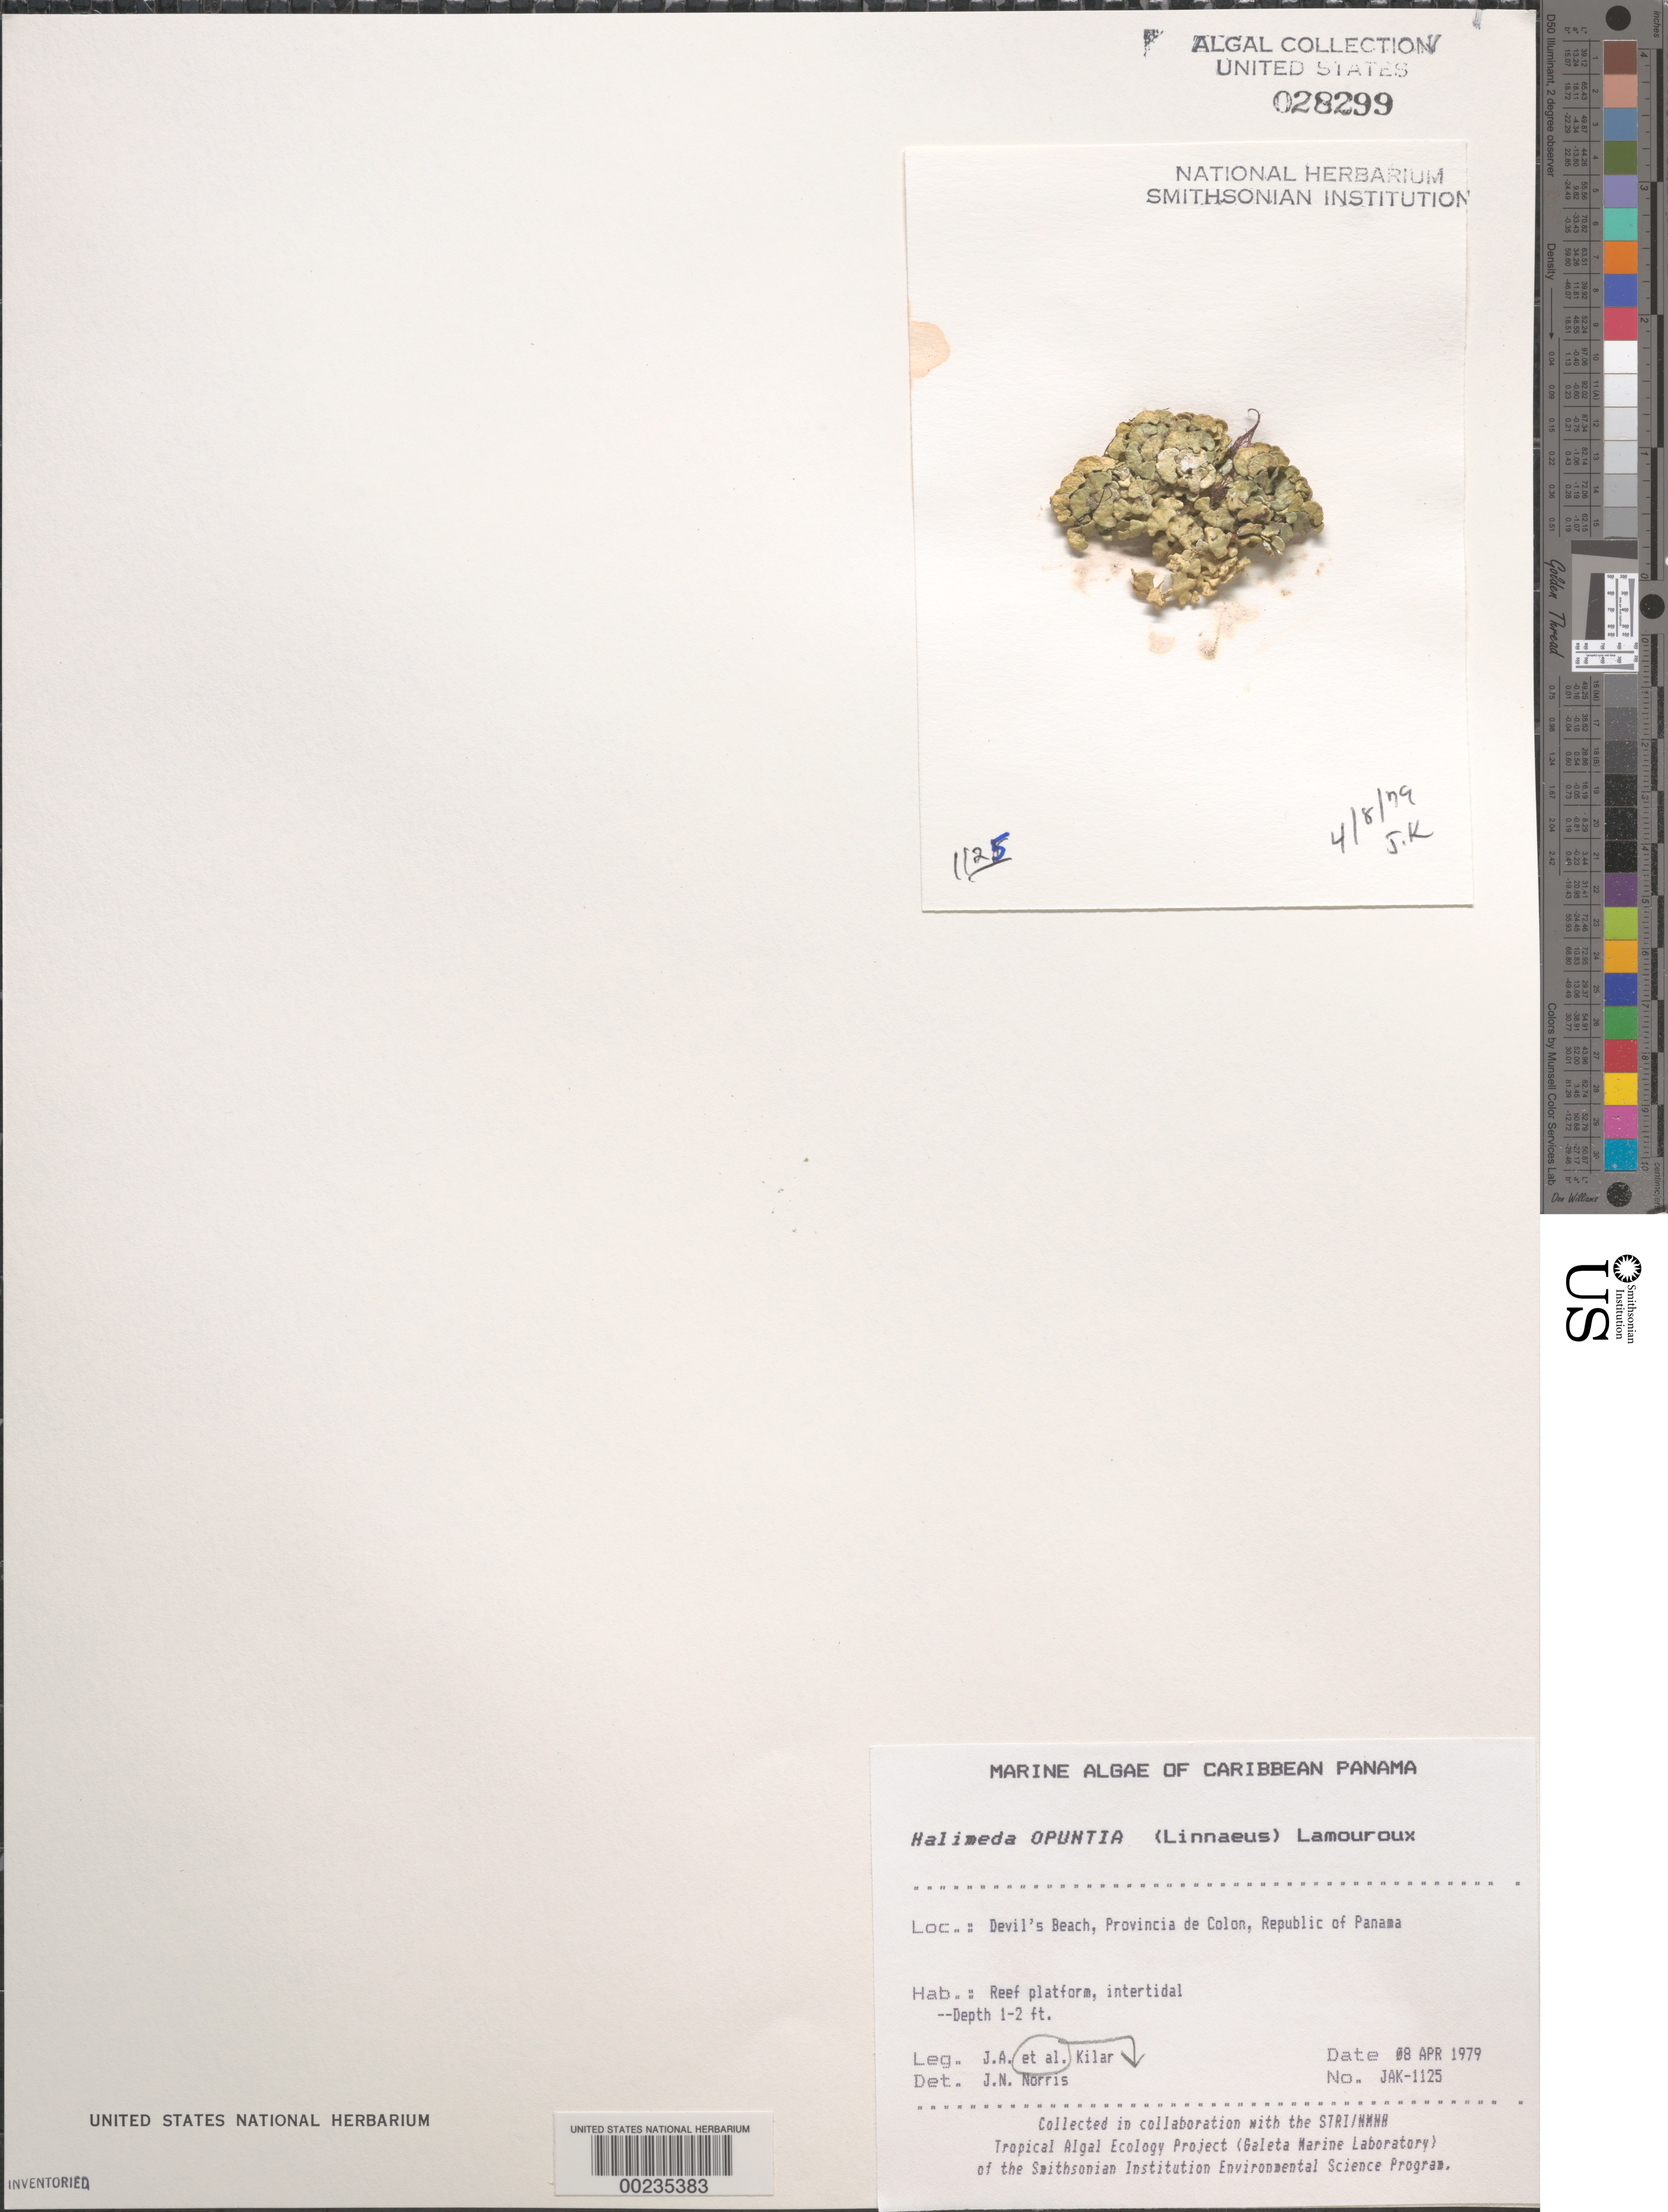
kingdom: Plantae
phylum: Chlorophyta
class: Ulvophyceae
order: Bryopsidales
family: Halimedaceae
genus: Halimeda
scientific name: Halimeda opuntia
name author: (L.) J.V.Lamouroux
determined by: Norris, James N.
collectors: J. A. Kilar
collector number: JAK-1125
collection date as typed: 08 Apr 1979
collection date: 1979-04-08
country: Panama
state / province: Colón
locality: Devil's Beach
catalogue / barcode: US 28299